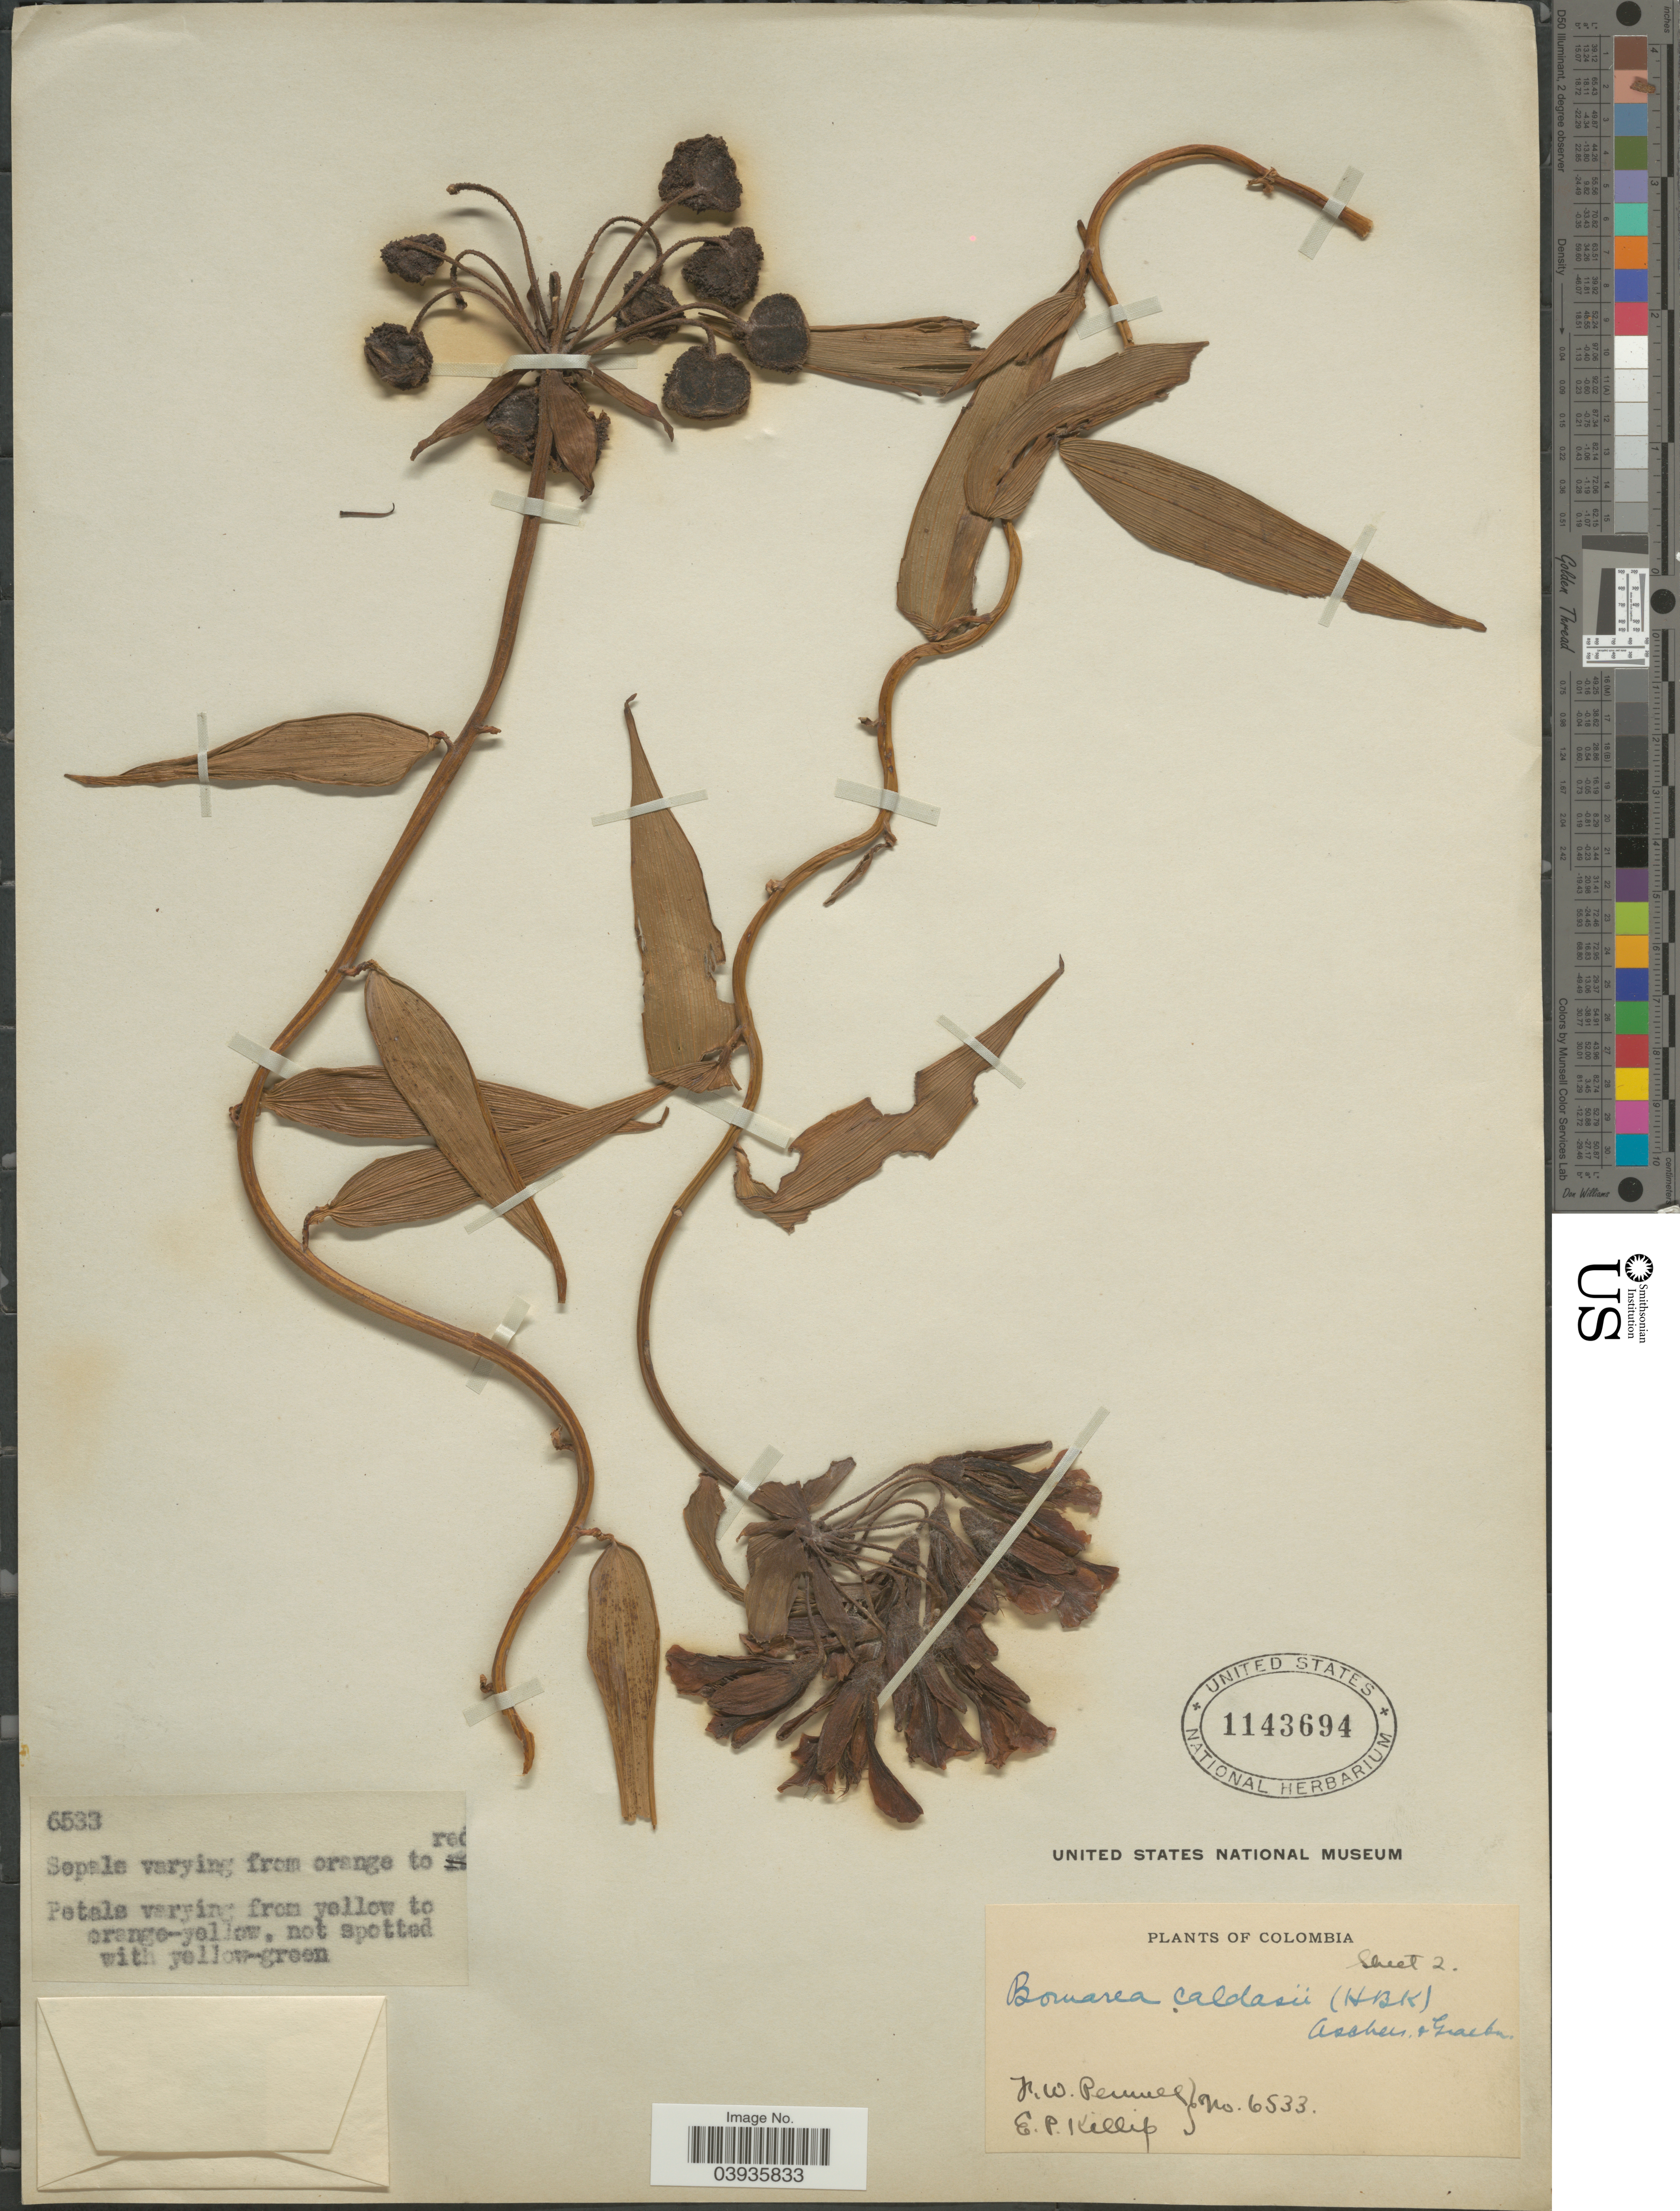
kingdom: Plantae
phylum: Tracheophyta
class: Liliopsida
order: Liliales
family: Alstroemeriaceae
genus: Bomarea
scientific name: Bomarea caldasii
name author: (Kunth) Asch. & Graebener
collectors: F. W. Pennell & E. P. Killip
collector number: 6533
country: Colombia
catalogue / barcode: US 1143694